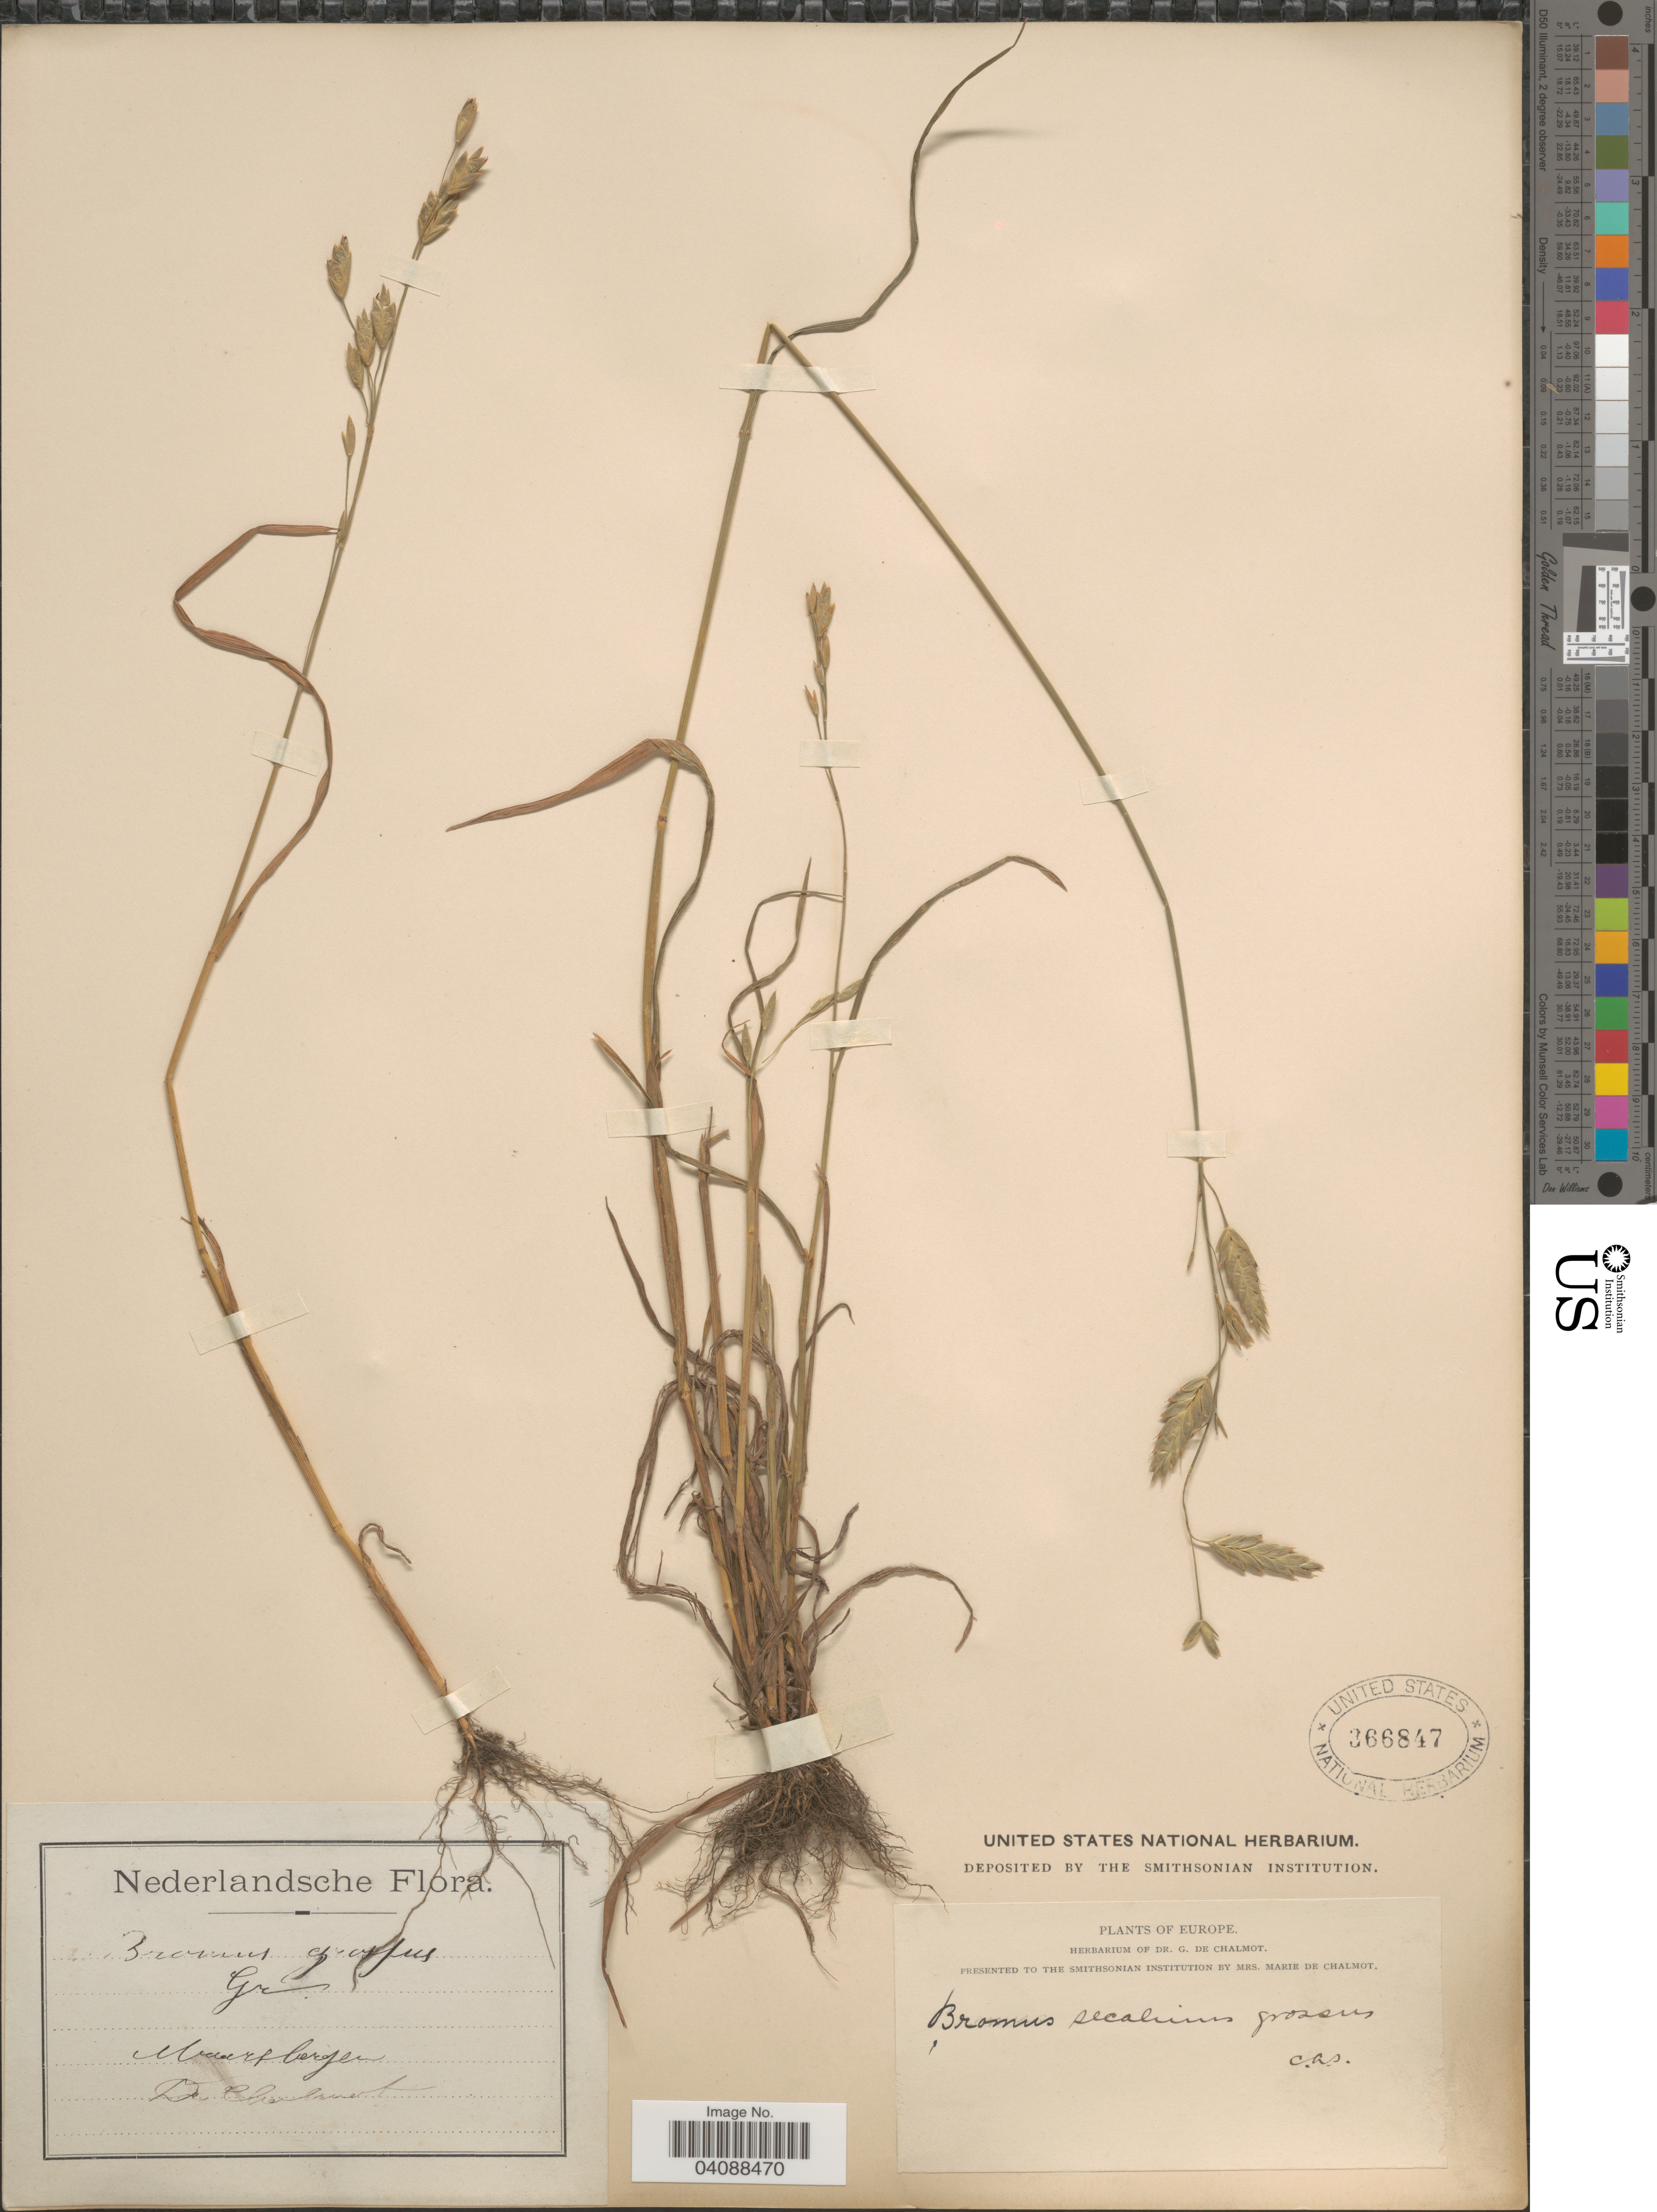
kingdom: Plantae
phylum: Tracheophyta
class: Liliopsida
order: Poales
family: Poaceae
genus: Bromus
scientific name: Bromus secalinus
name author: L.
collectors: G. de Chalmot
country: Netherlands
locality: Nederlandsche. Maarsbergen.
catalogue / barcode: US 366847